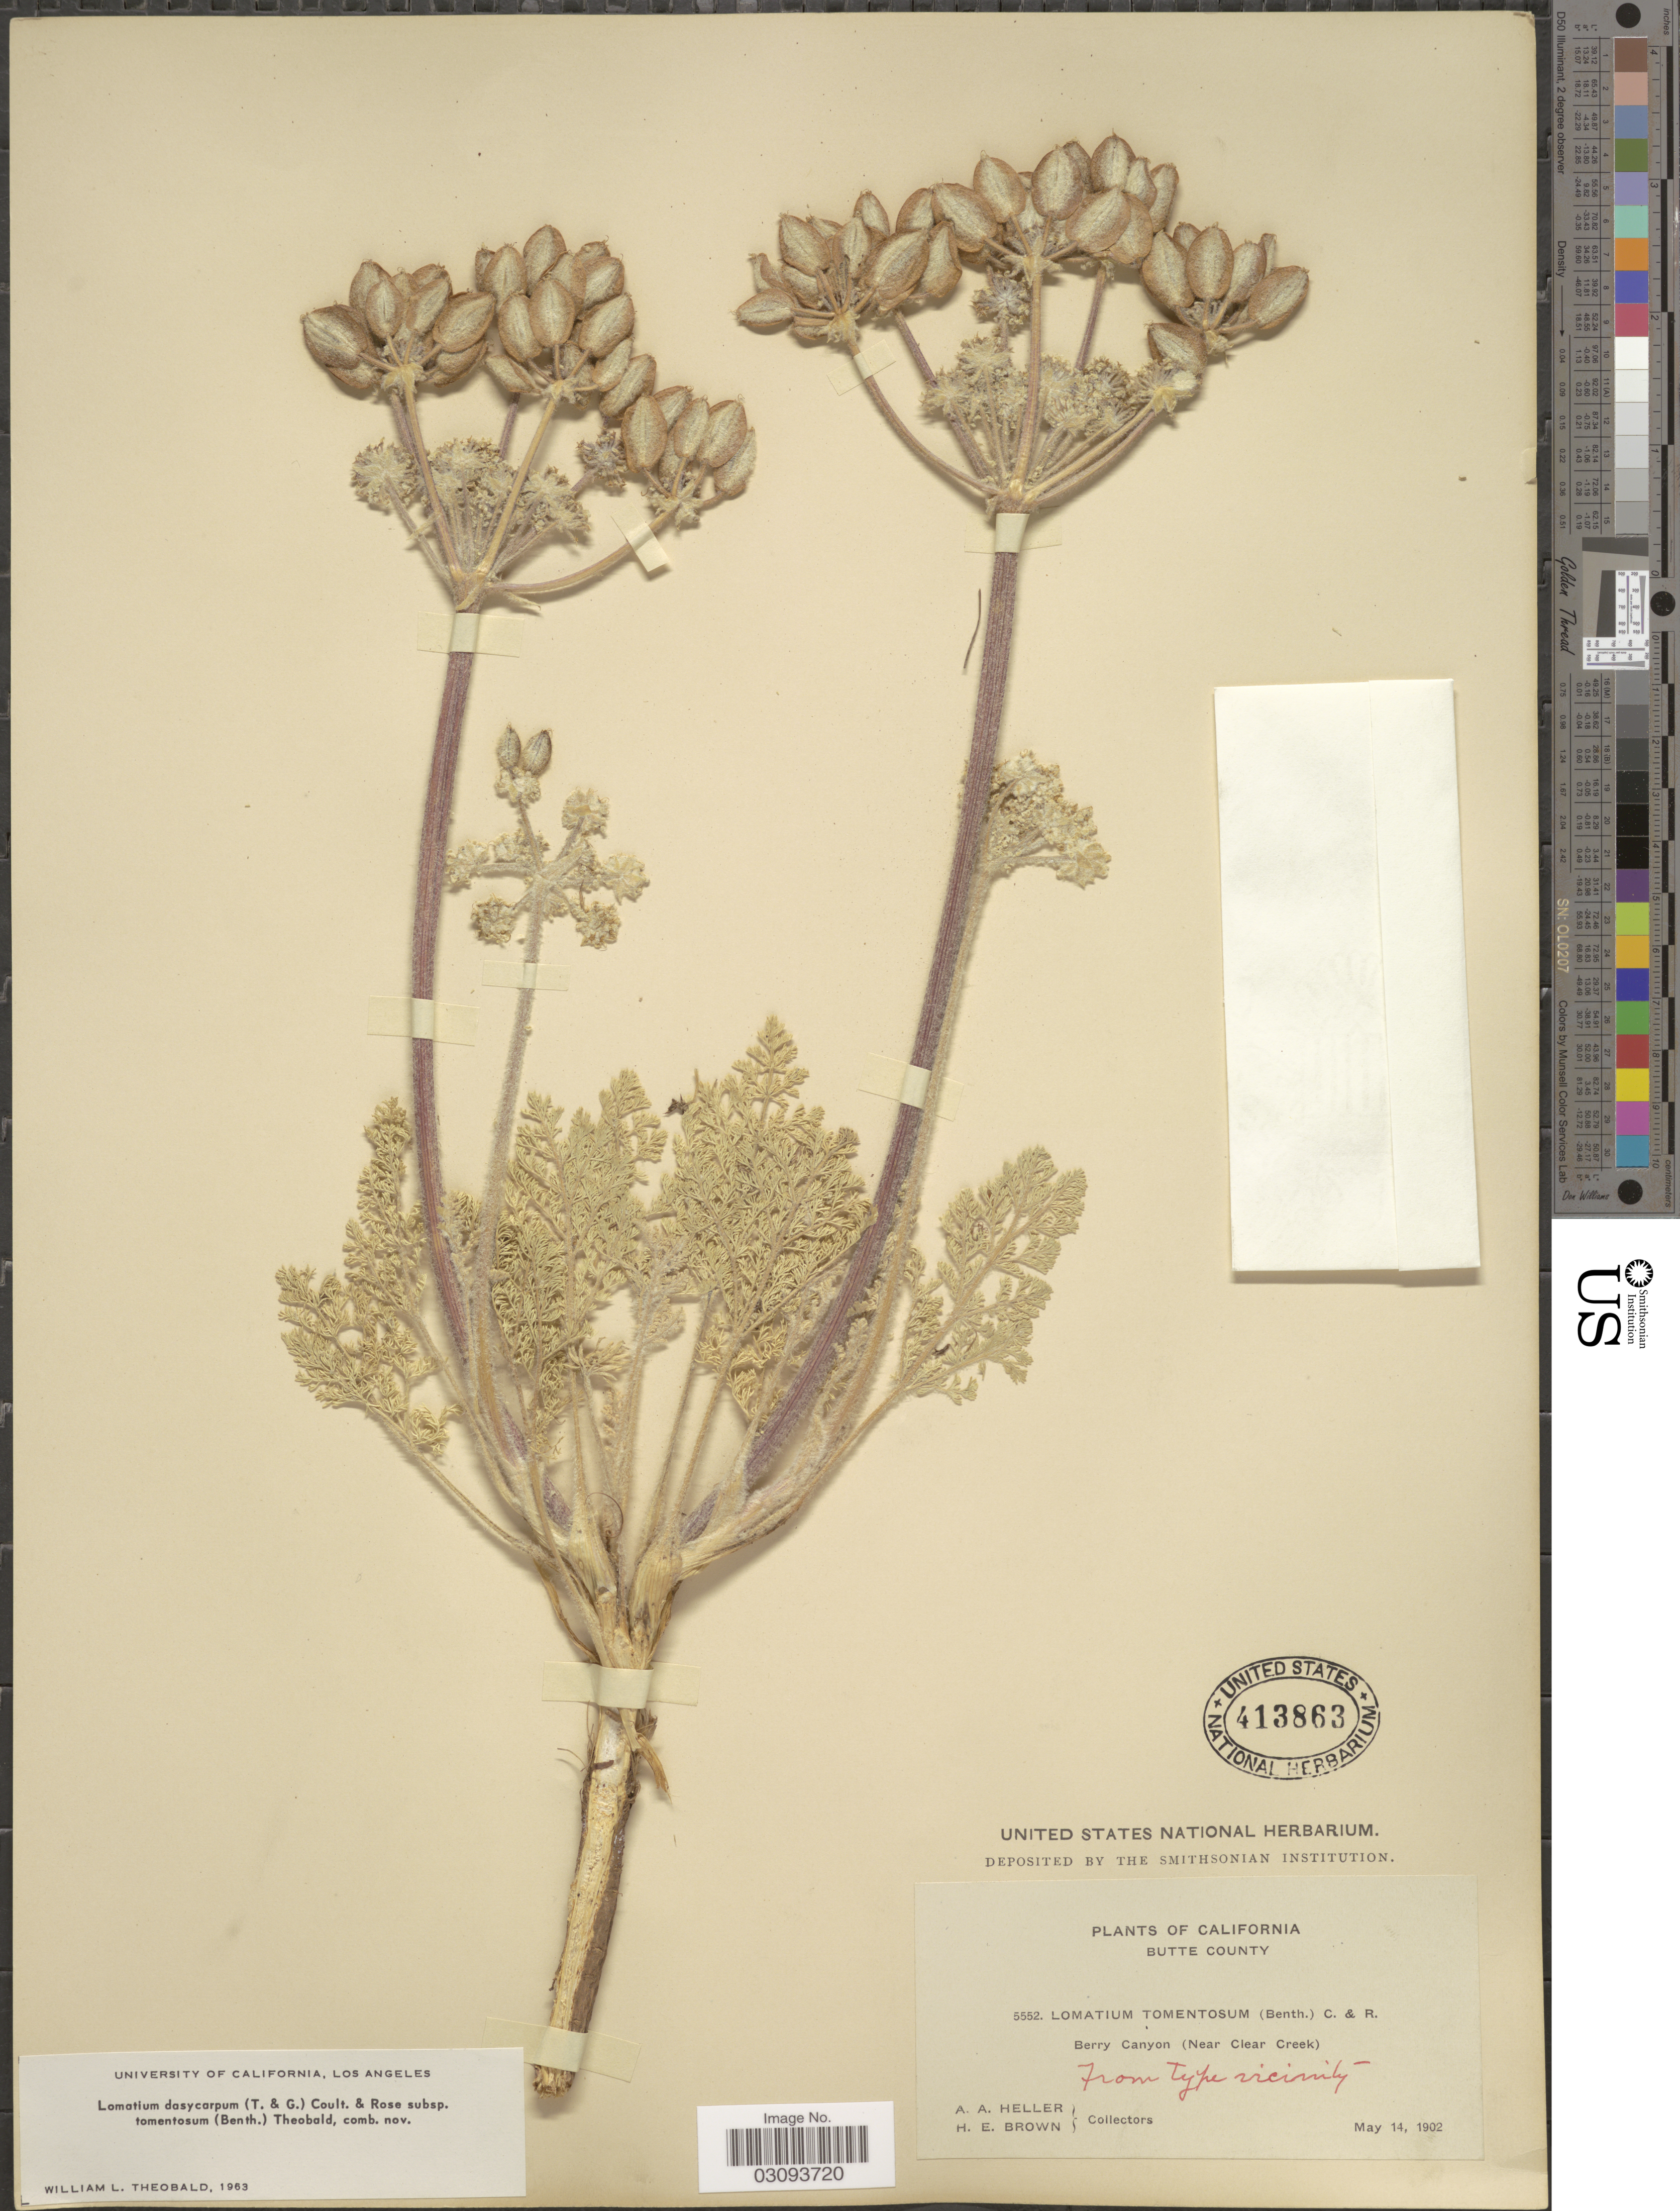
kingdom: Plantae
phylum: Tracheophyta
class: Magnoliopsida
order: Apiales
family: Apiaceae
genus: Lomatium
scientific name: Lomatium dasycarpum subsp. tomentosum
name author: (Benth.) W.L. Theob.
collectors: A. A. Heller & H. E. Brown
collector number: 5552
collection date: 1902-05-14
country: United States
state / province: California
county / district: Butte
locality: Butte County. Berry Canyon (Near Clear Creek).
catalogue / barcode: US 413863